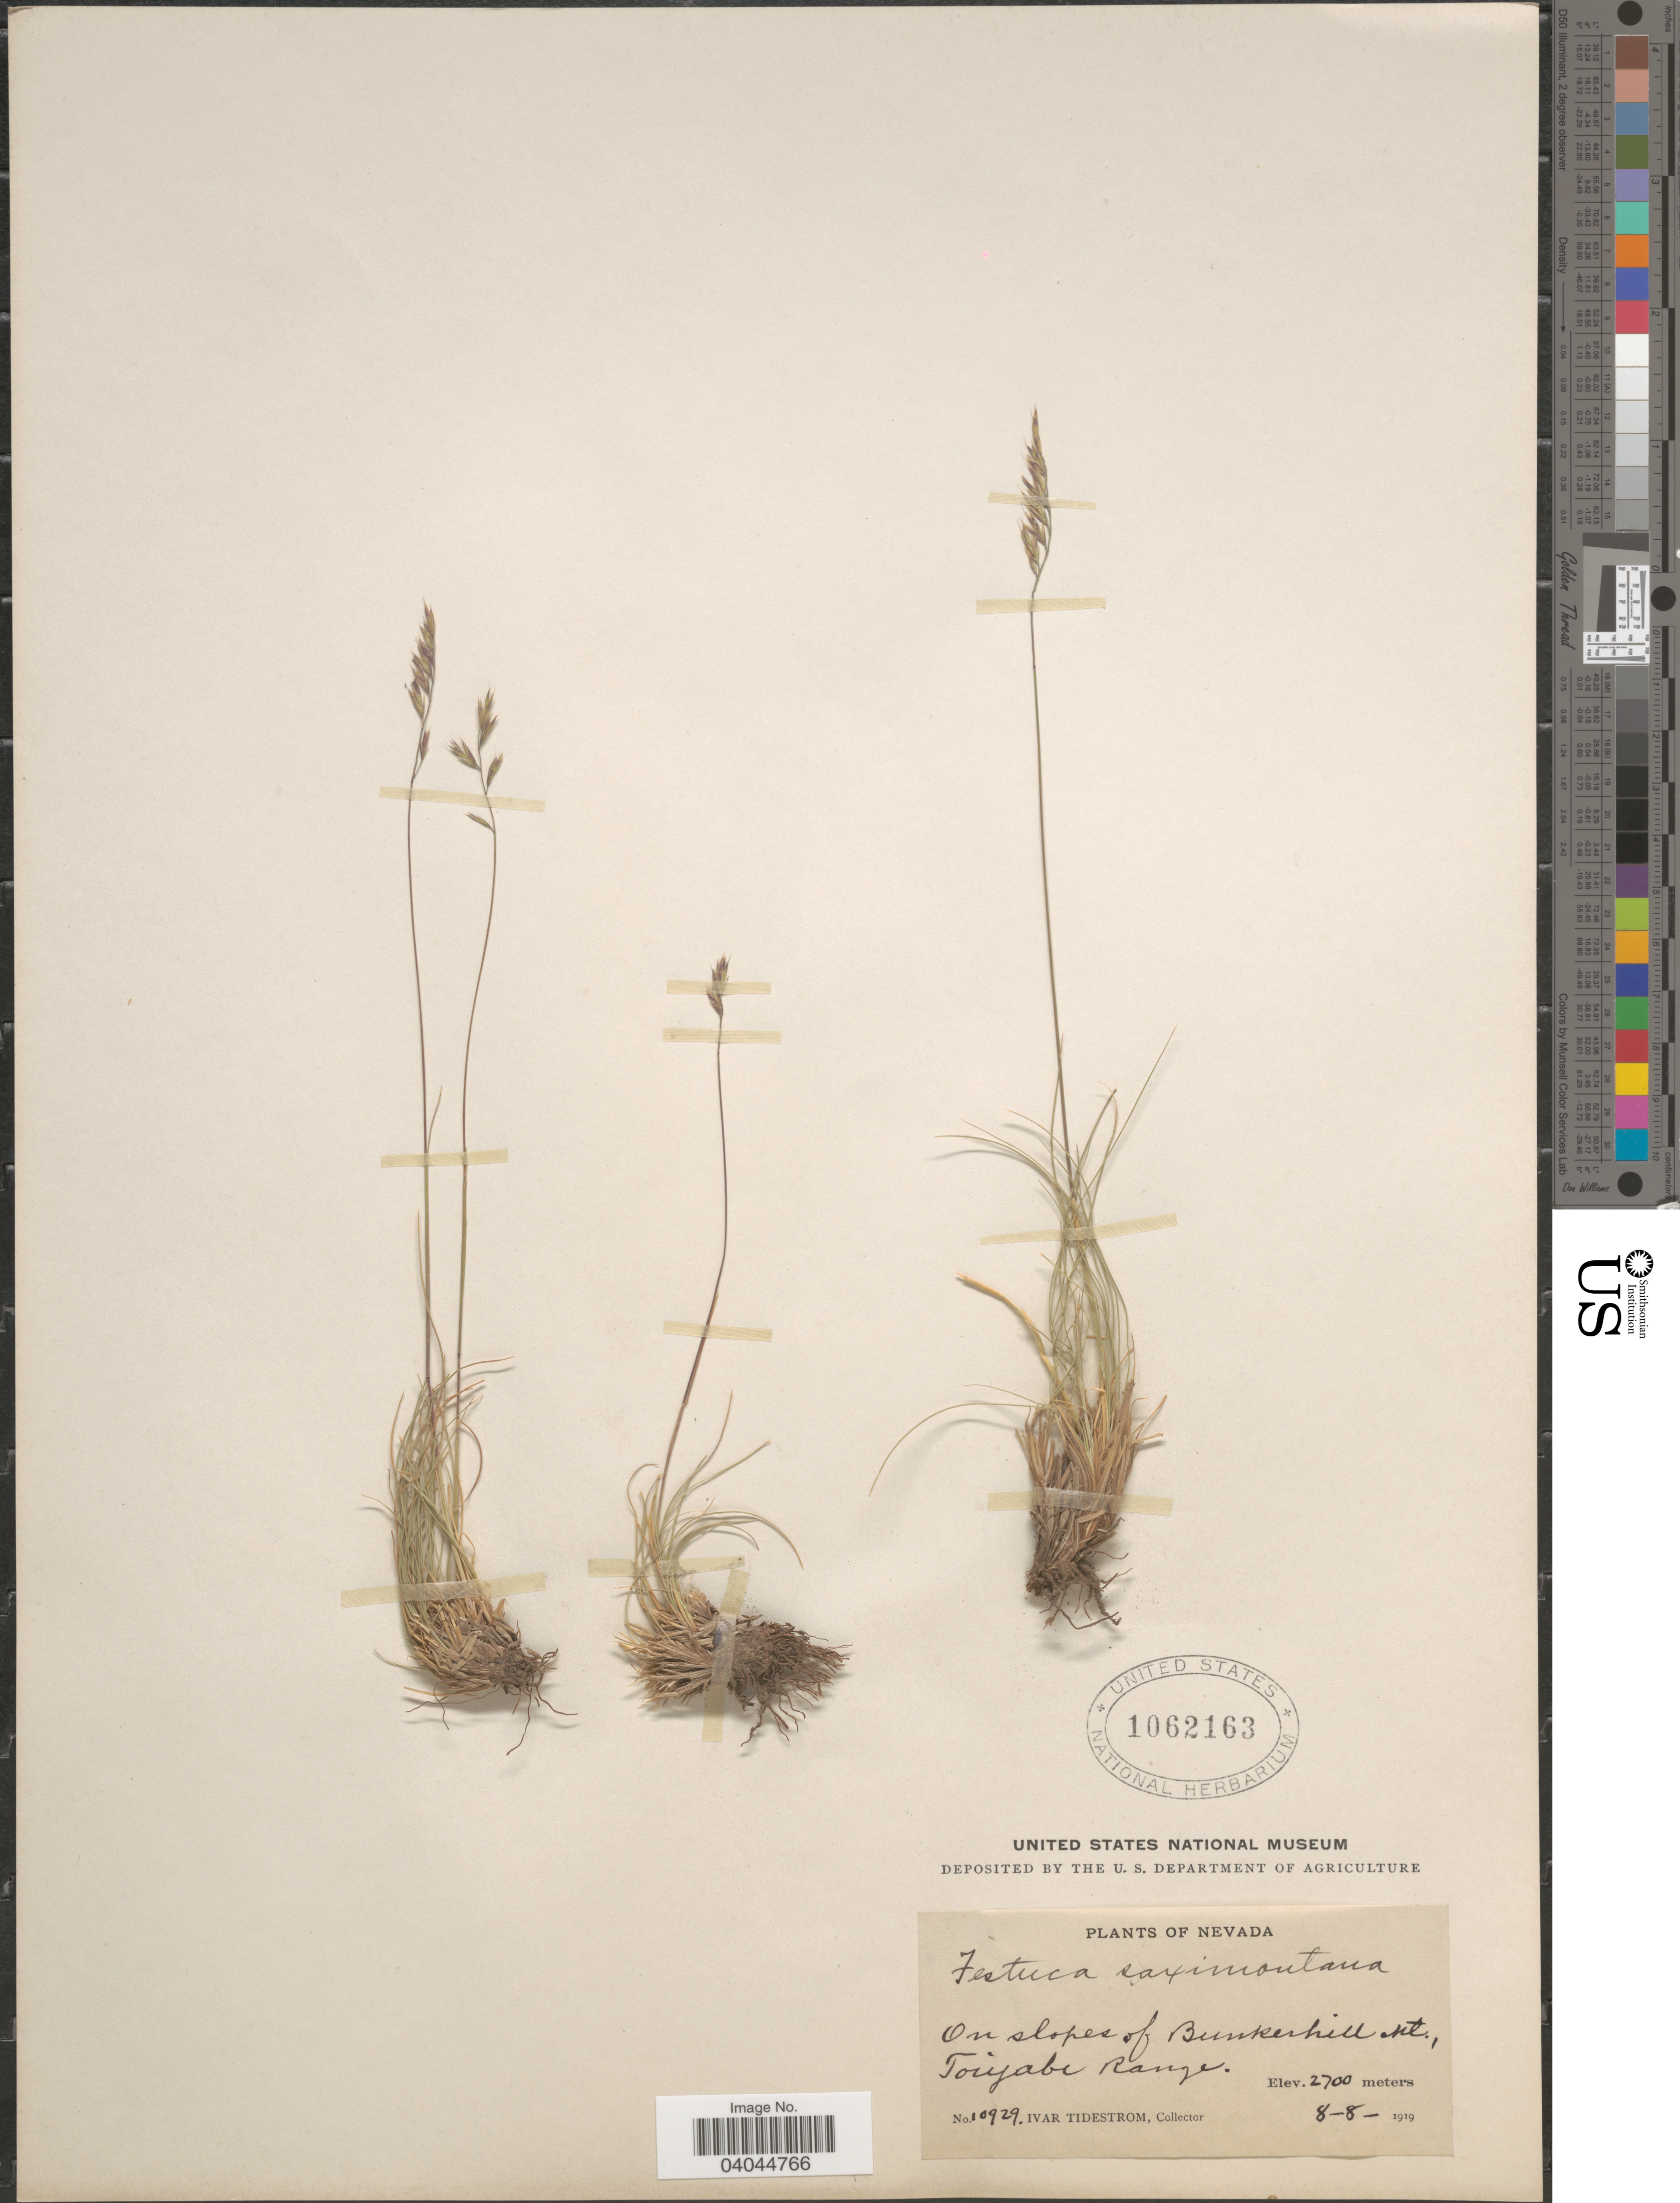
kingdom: Plantae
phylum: Tracheophyta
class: Liliopsida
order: Poales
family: Poaceae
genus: Festuca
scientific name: Festuca ovina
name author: L.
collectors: I. F. Tidestrom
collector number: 10929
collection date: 1919-08-08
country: United States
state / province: Nevada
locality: On slopes of Bunkerhill Mt., Toiyabe Range.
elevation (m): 2700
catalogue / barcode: US 1062163